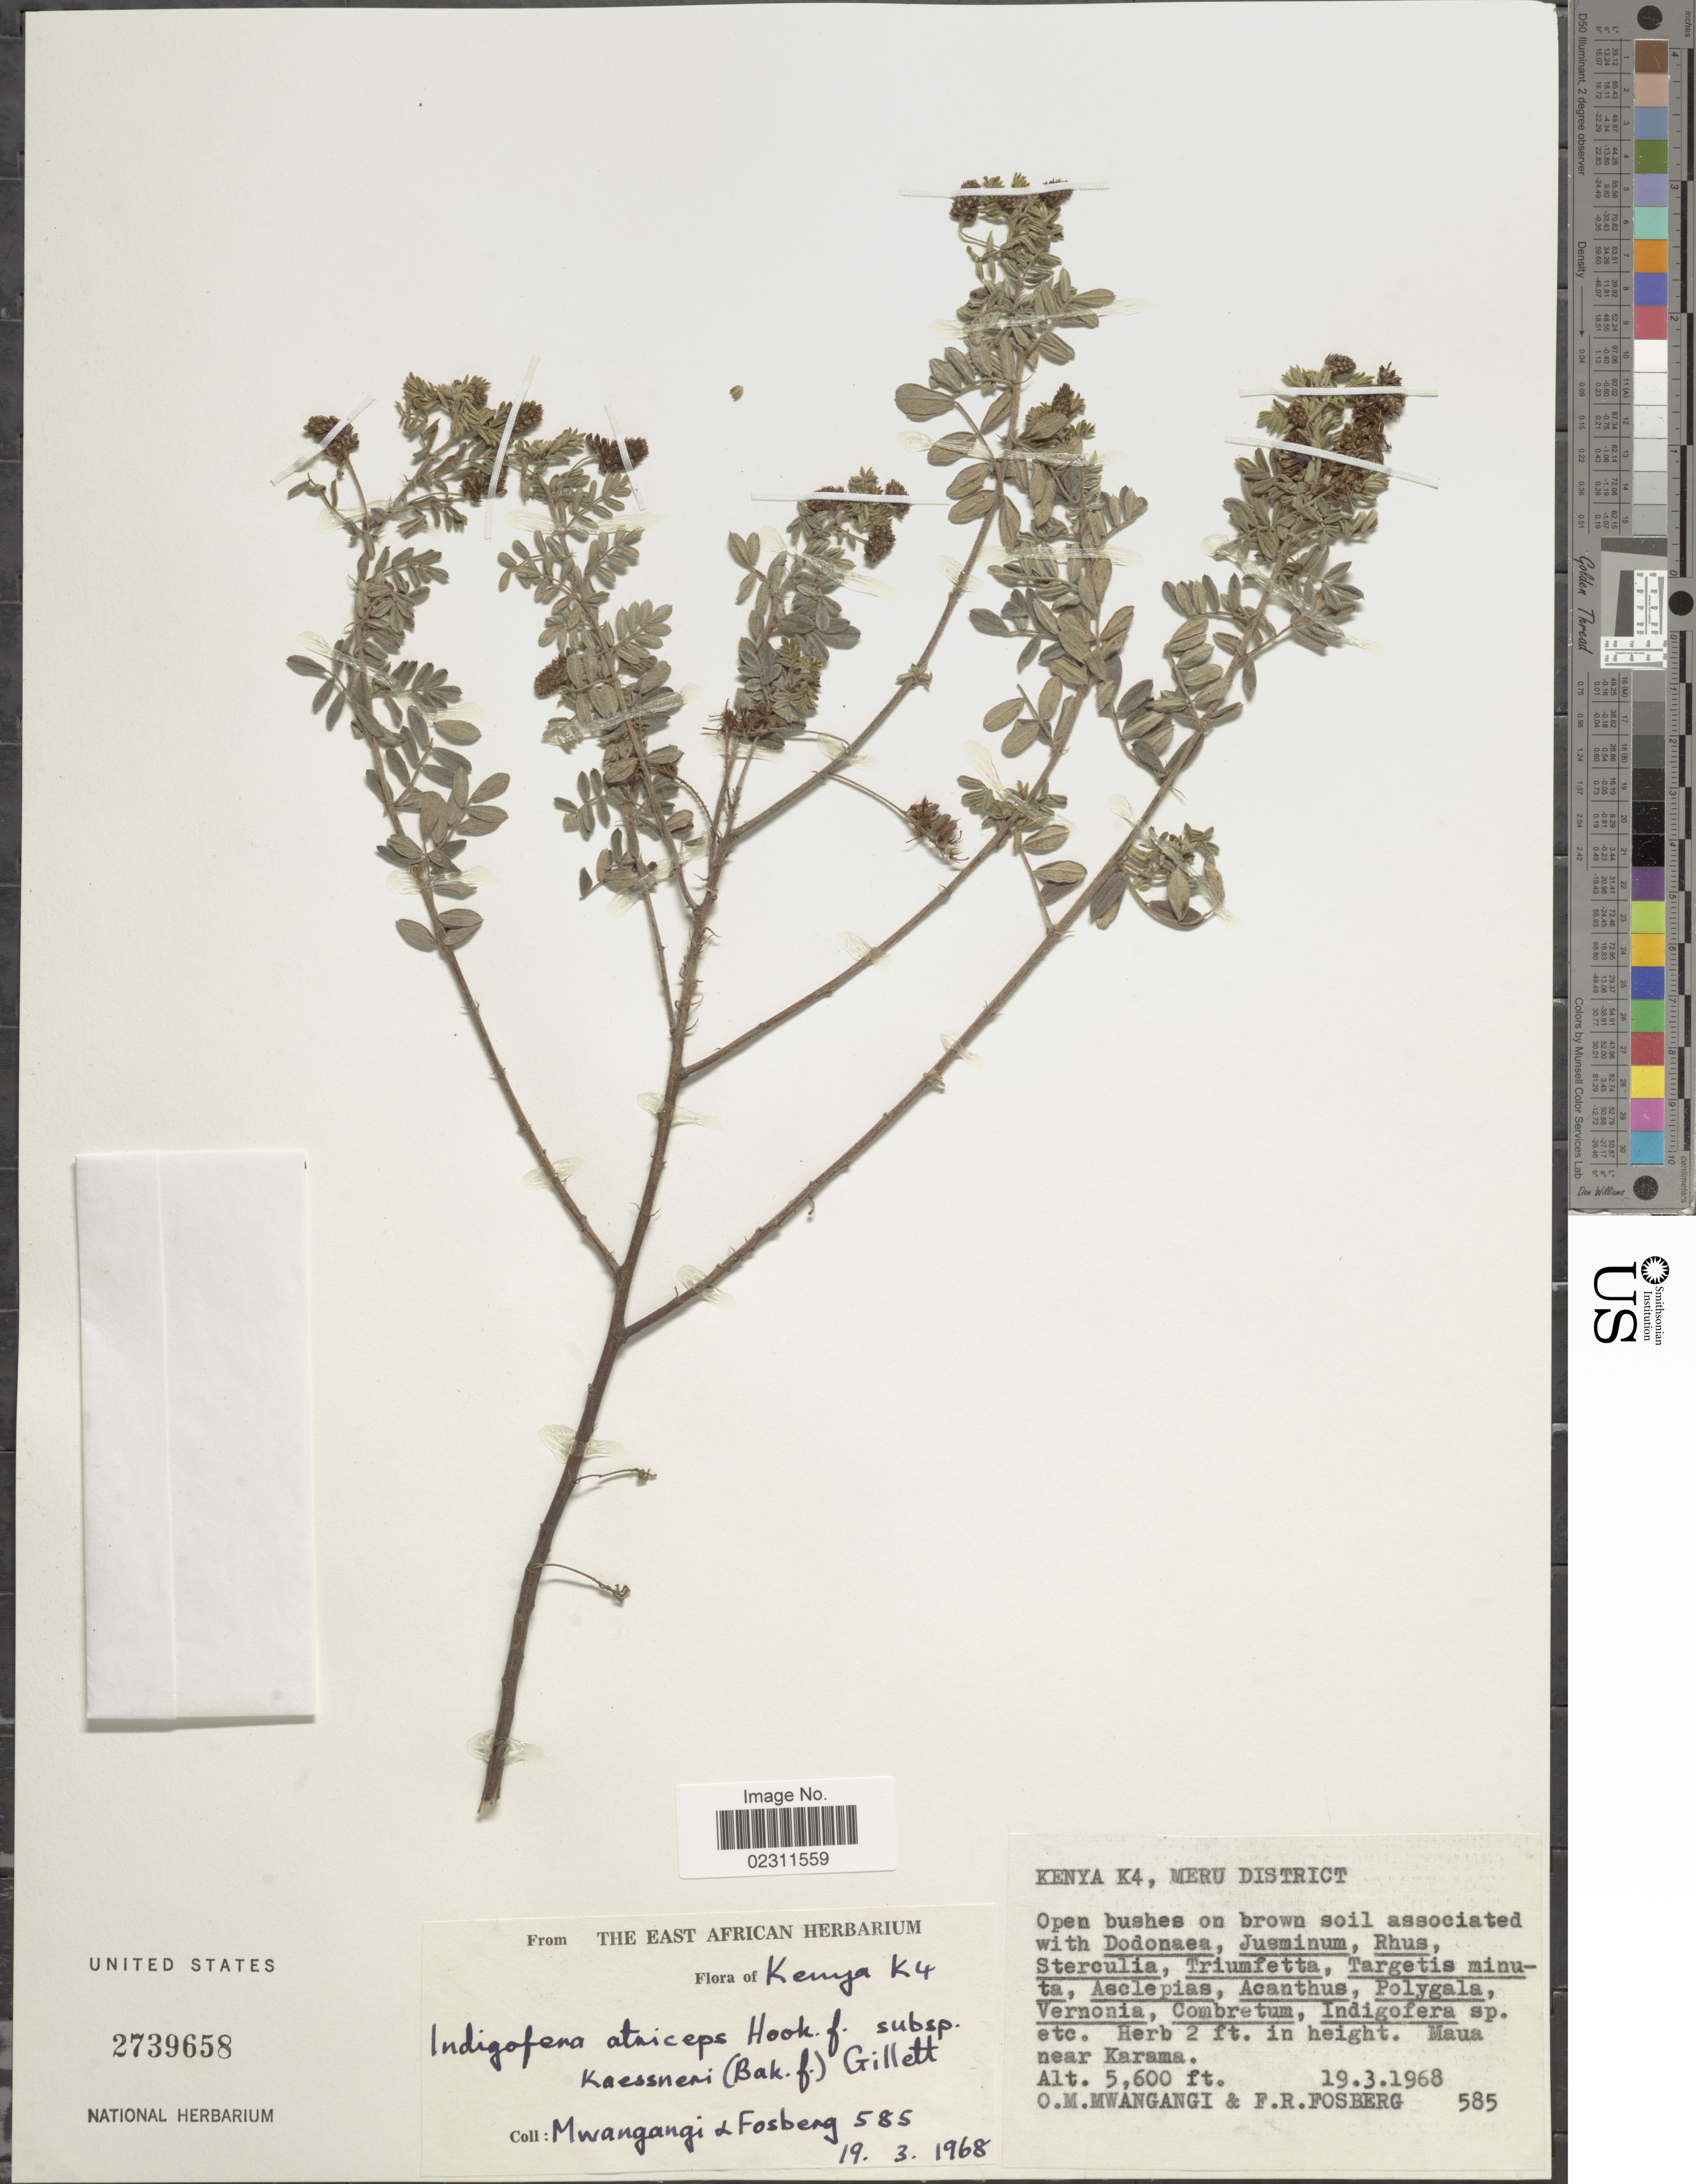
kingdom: Plantae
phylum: Tracheophyta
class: Magnoliopsida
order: Fabales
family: Fabaceae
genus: Indigofera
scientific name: Indigofera atriceps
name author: Hook. f.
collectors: O. M. Mwangangi & F. R. Fosberg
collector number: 585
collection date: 1968-03-19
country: Kenya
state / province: Meru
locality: Kenya K4, Maua near Karama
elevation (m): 1707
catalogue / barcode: US 2739658